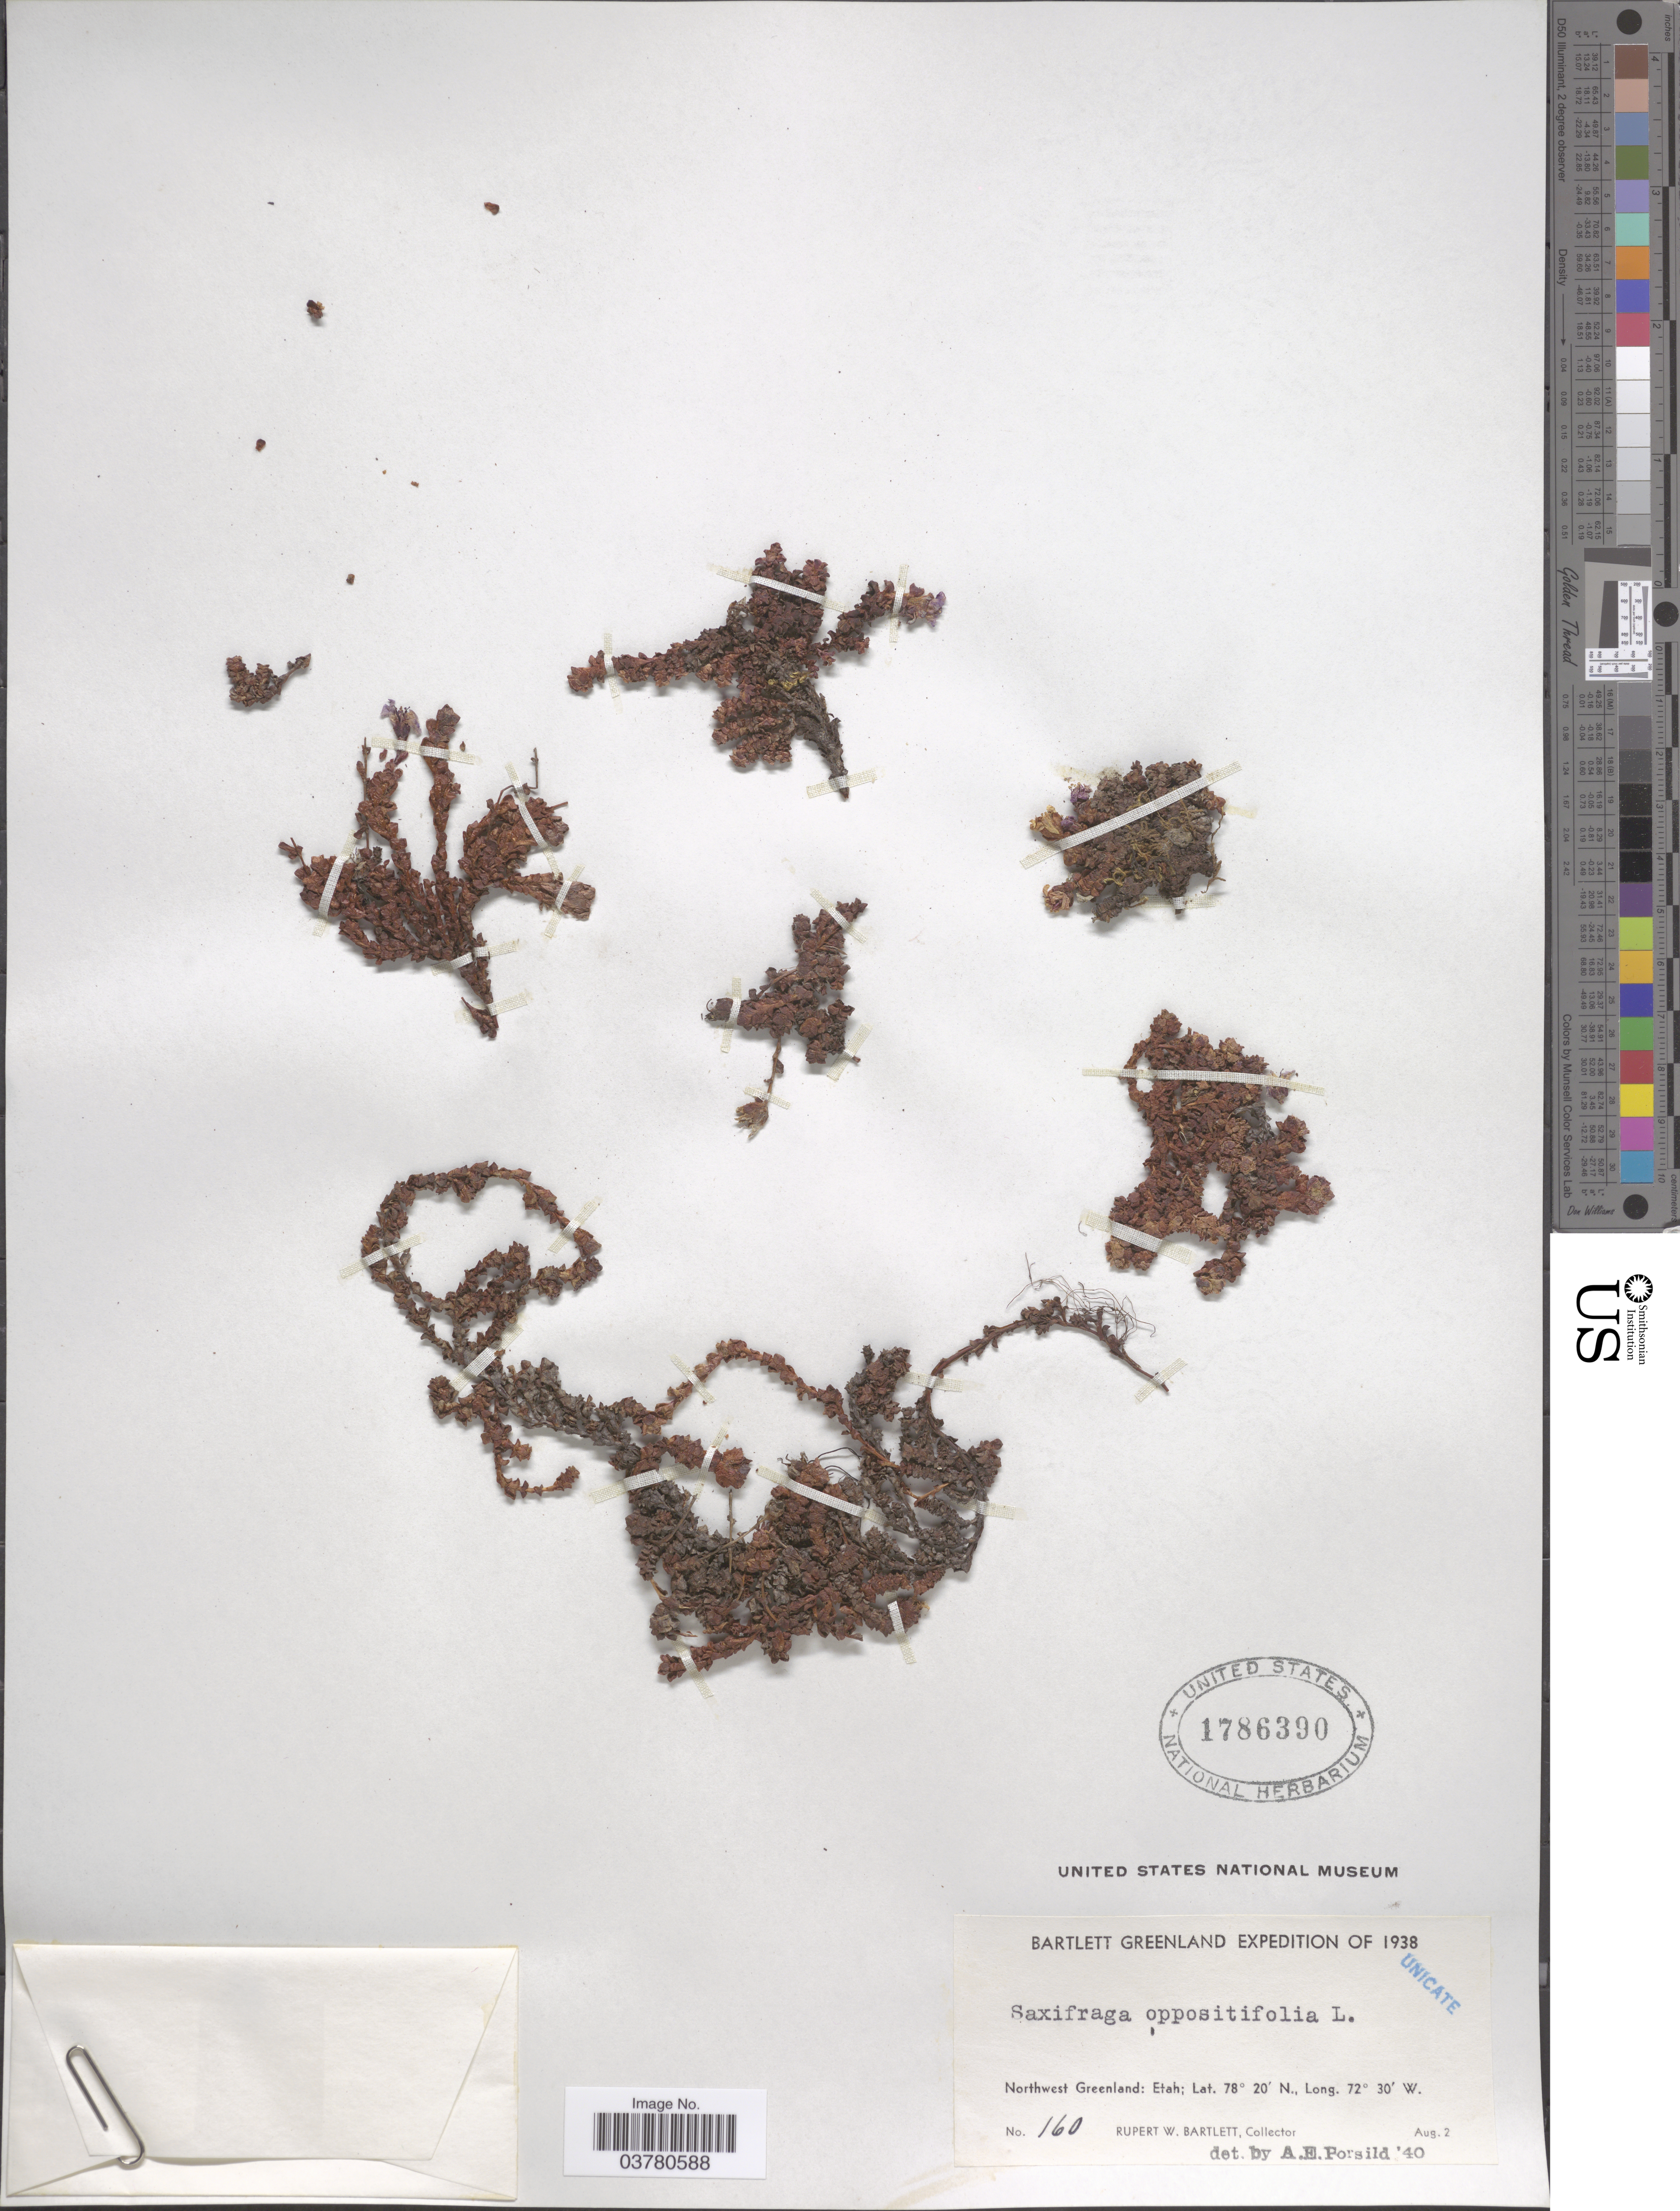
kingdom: Plantae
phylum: Tracheophyta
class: Magnoliopsida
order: Saxifragales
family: Saxifragaceae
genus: Saxifraga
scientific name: Saxifraga oppositifolia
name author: L.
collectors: R. W. Bartlett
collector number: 160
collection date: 1938-08-02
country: Greenland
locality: Bartlett Greenland Expedition of 1938. Northwest Greenland: Etah.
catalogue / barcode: US 1786390